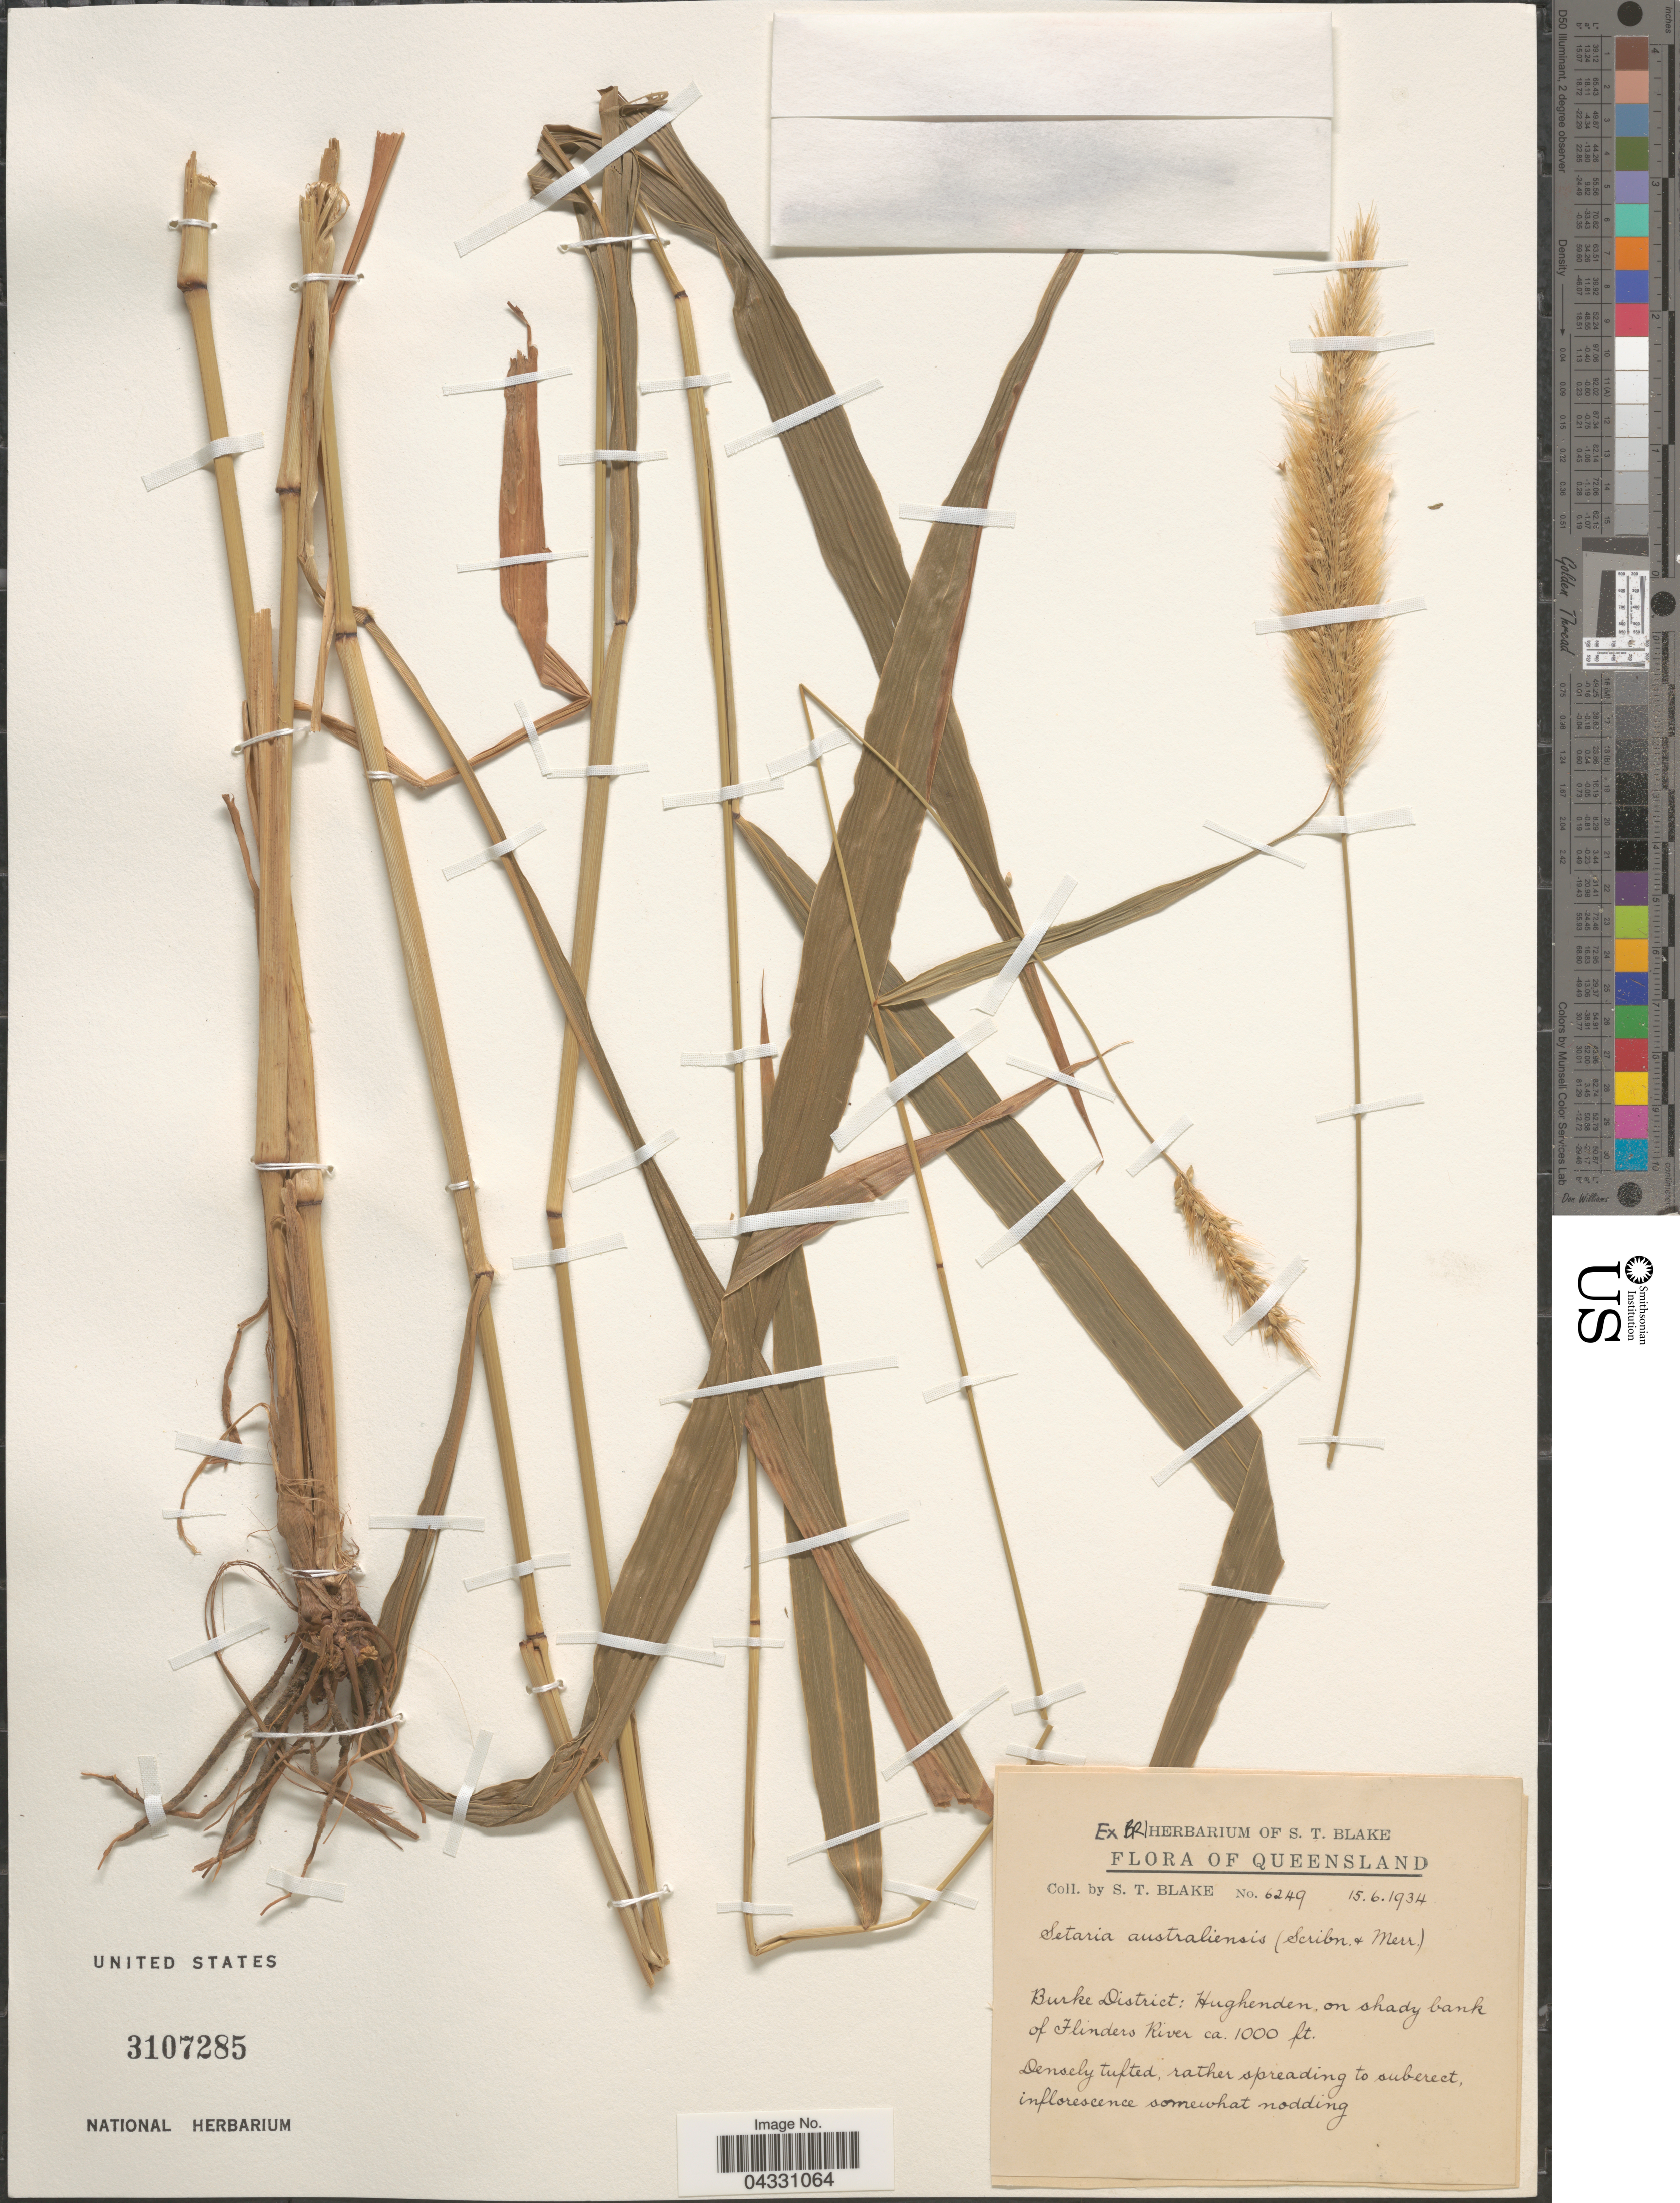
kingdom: Plantae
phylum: Tracheophyta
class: Liliopsida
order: Poales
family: Poaceae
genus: Setaria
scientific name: Setaria australiensis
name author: (Scribn. & Merr.) Vickery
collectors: S. T. Blake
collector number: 6249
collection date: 1934-06-15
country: Australia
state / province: Queensland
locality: Burke District: Hughenden, on shady bank of Flinders River.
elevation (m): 305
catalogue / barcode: US 3107285